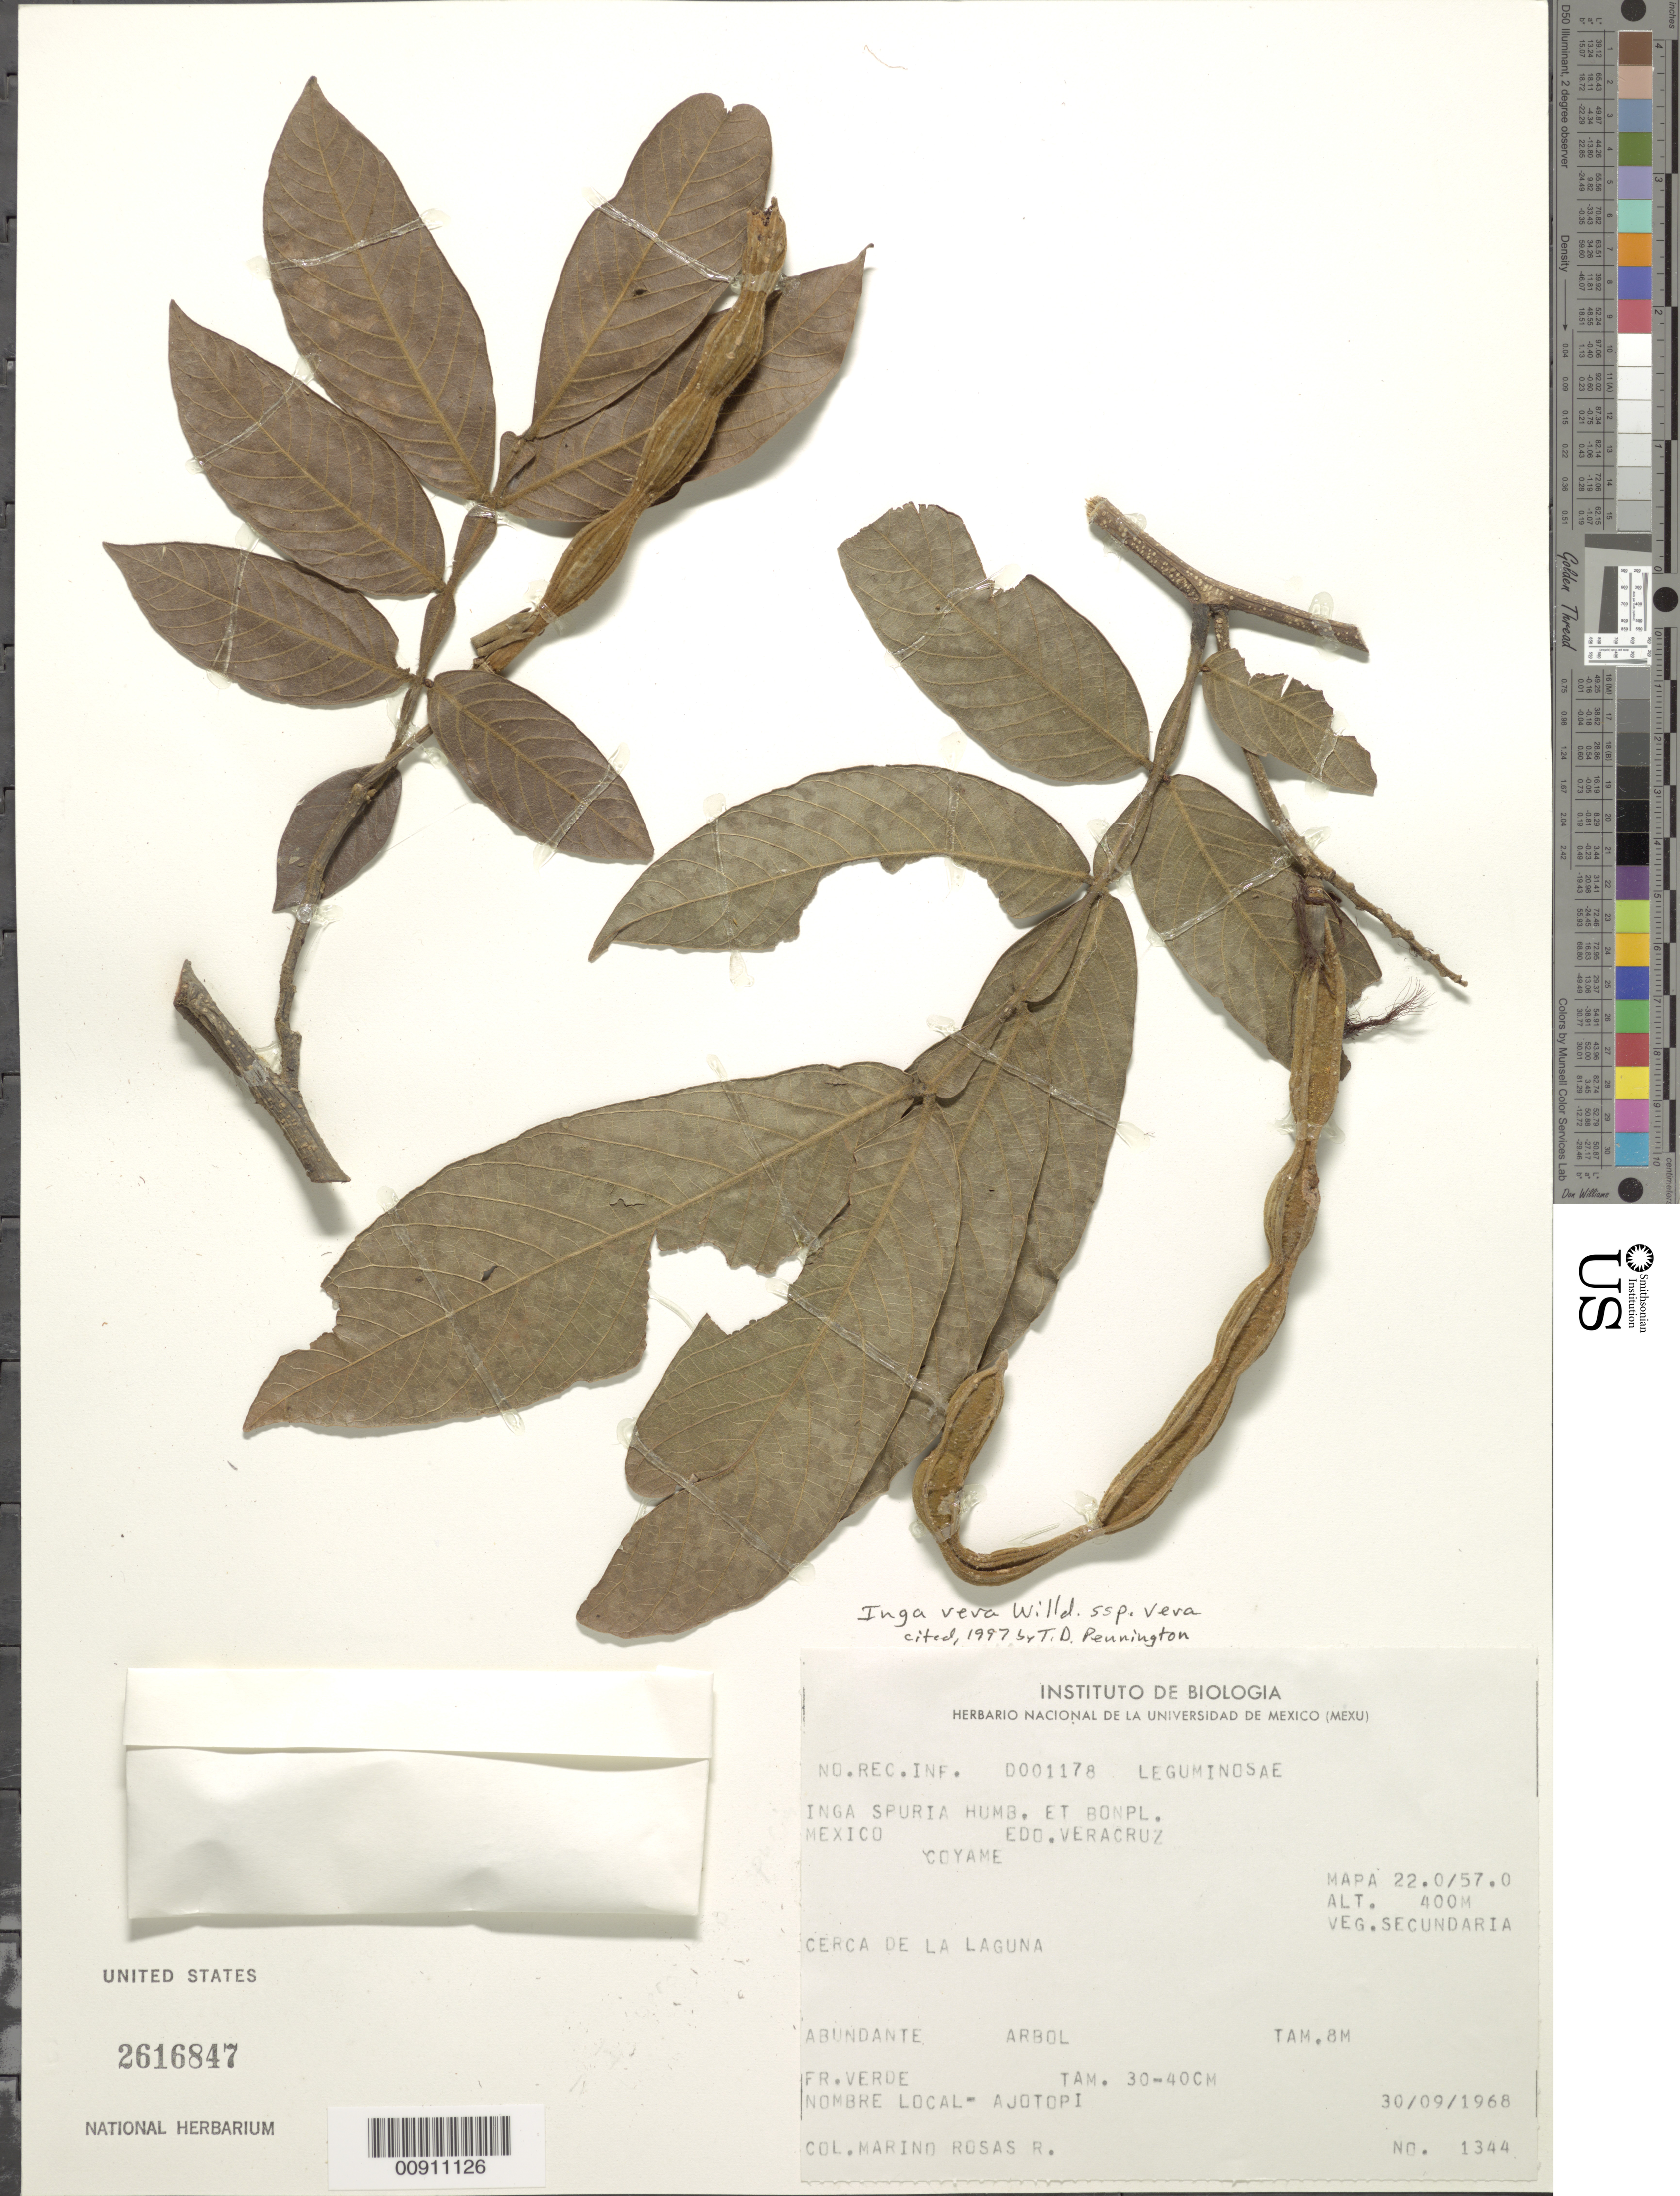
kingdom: Plantae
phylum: Tracheophyta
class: Magnoliopsida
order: Fabales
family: Fabaceae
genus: Inga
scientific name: Inga vera subsp. vera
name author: Willd.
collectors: M. Rosas R.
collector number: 1344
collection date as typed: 30 Sep 1968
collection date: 1968-09-30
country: Mexico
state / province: Veracruz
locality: Coyame cerca de la laguna, Edo. Veracruz. Mapa 22.0/57.0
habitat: Veg. secundaria.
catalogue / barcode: US 2616847